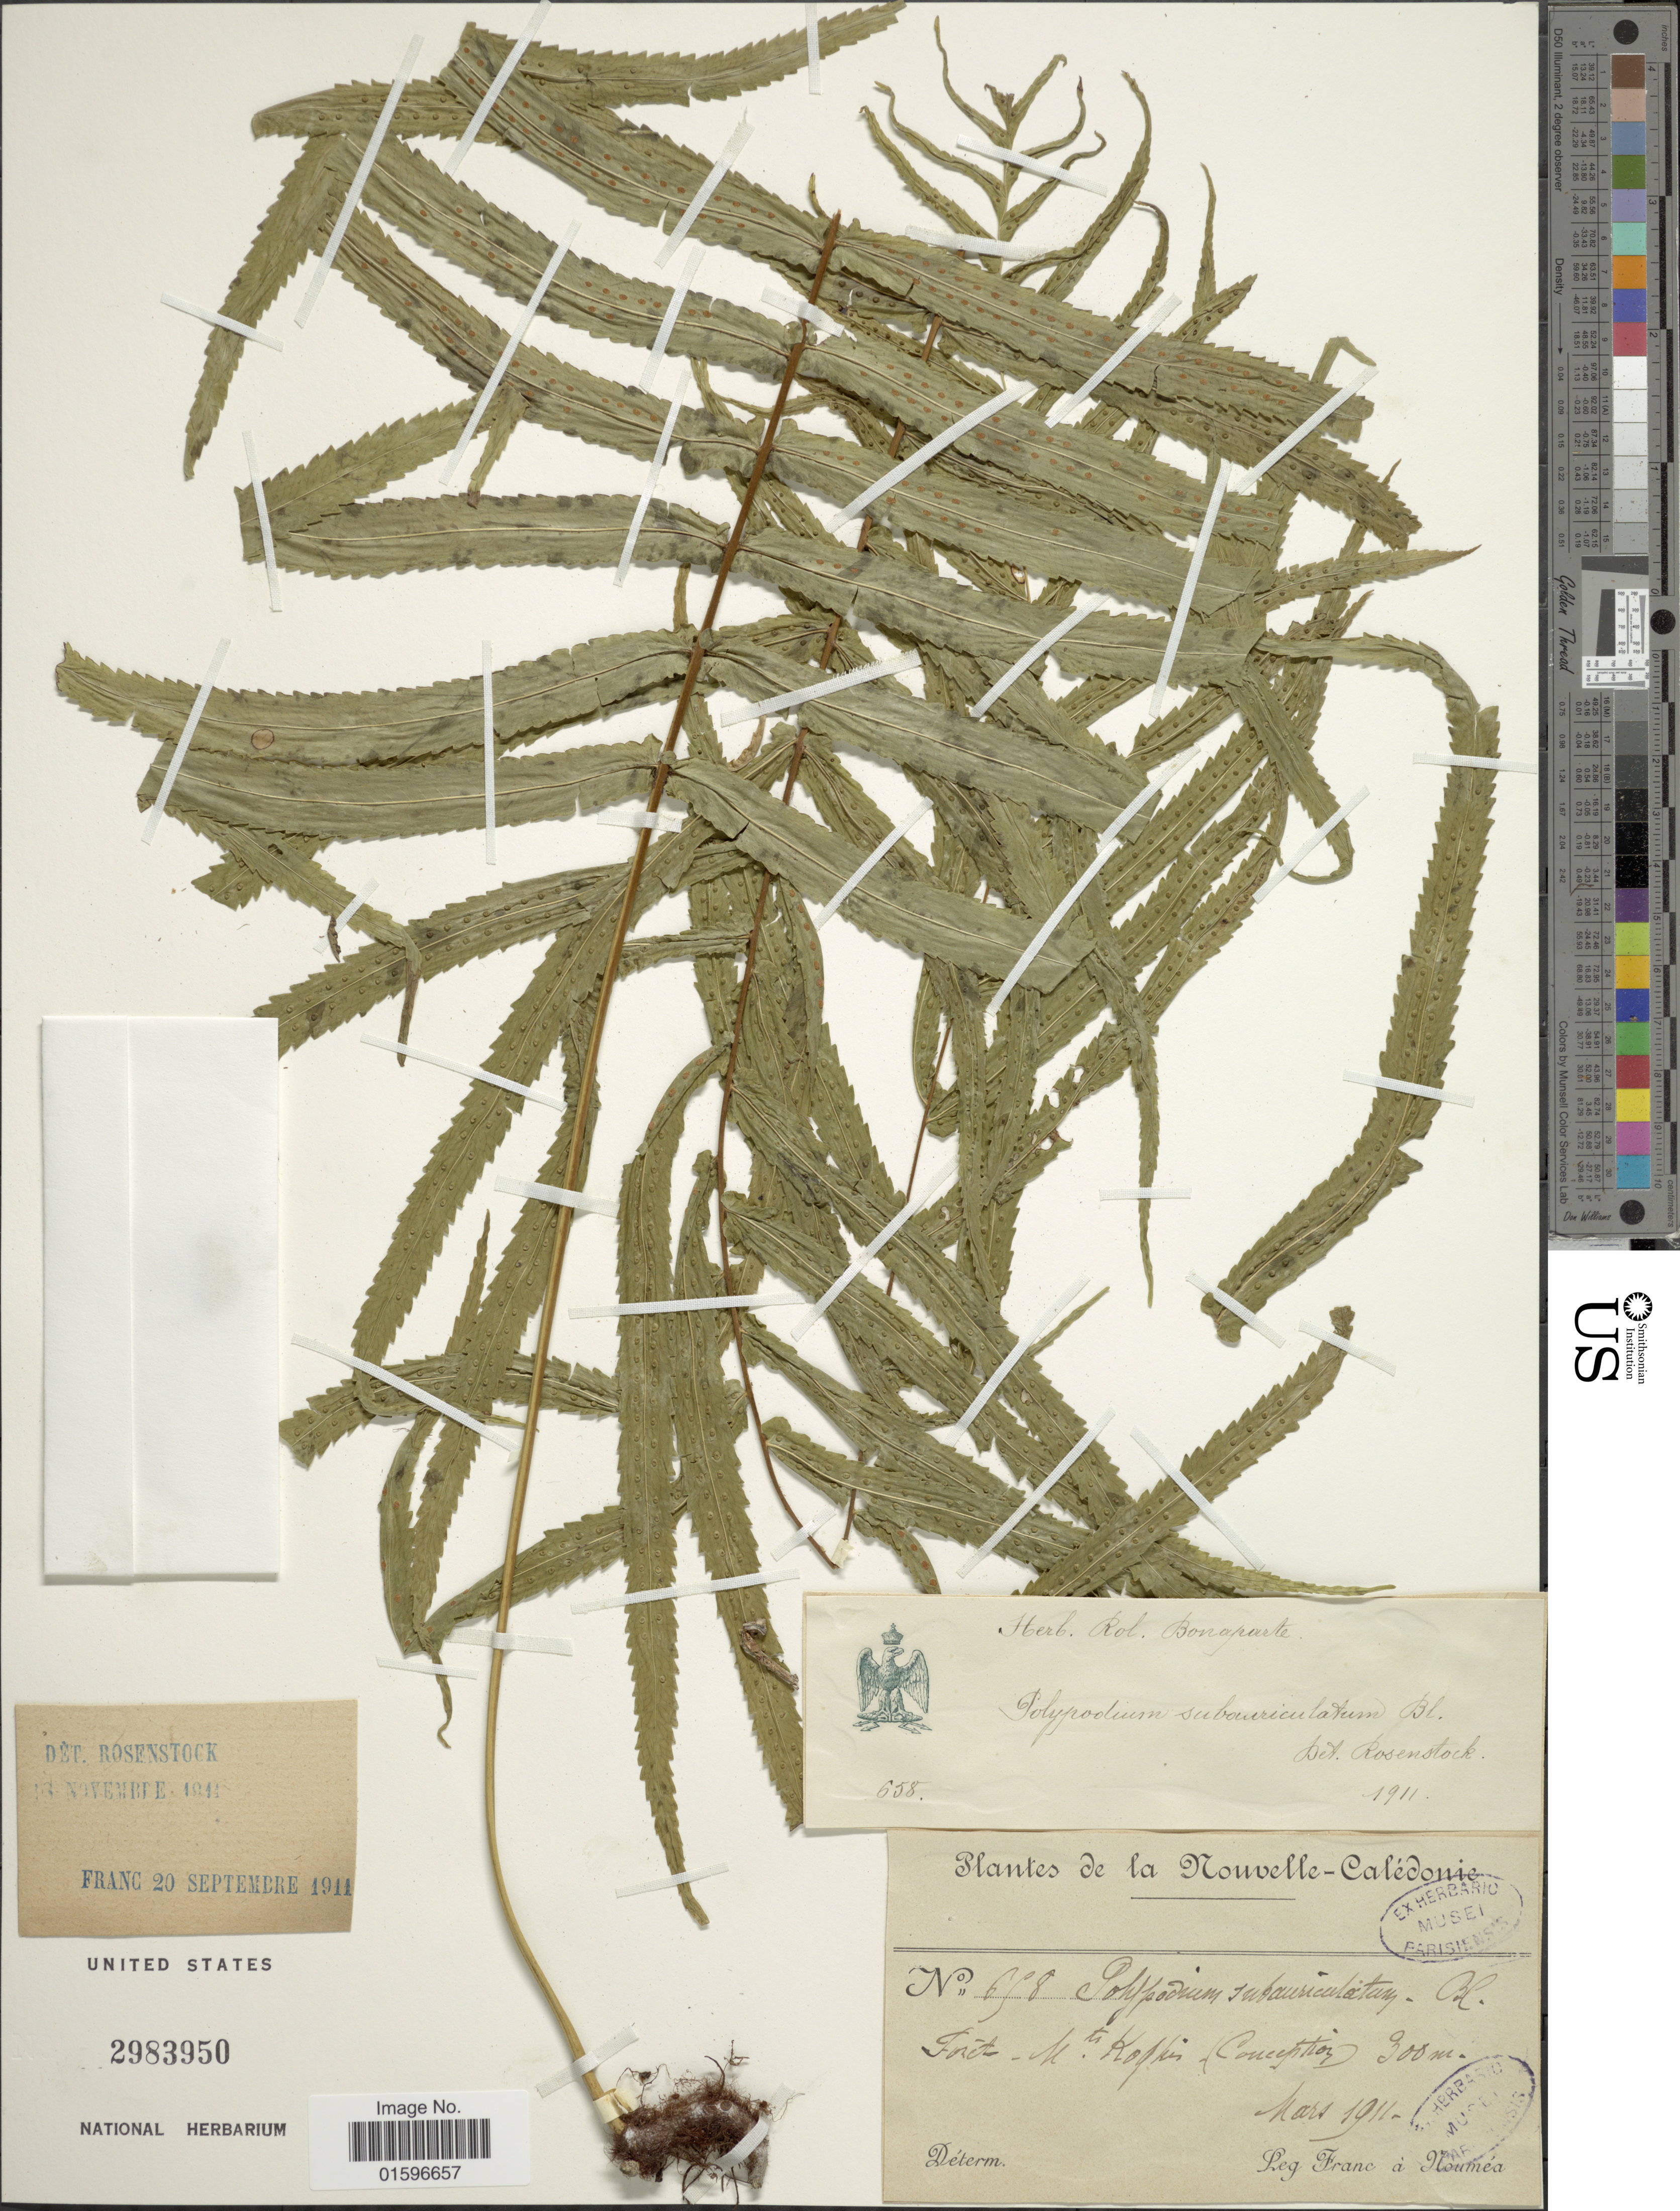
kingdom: Plantae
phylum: Tracheophyta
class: Polypodiopsida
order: Polypodiales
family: Polypodiaceae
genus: Polypodium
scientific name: Polypodium subauriculatum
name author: Blume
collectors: Franc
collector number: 658*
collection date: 1911-03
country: New Caledonia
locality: Forêt-Mts, Koghis (Conception)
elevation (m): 300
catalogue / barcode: US 2983950